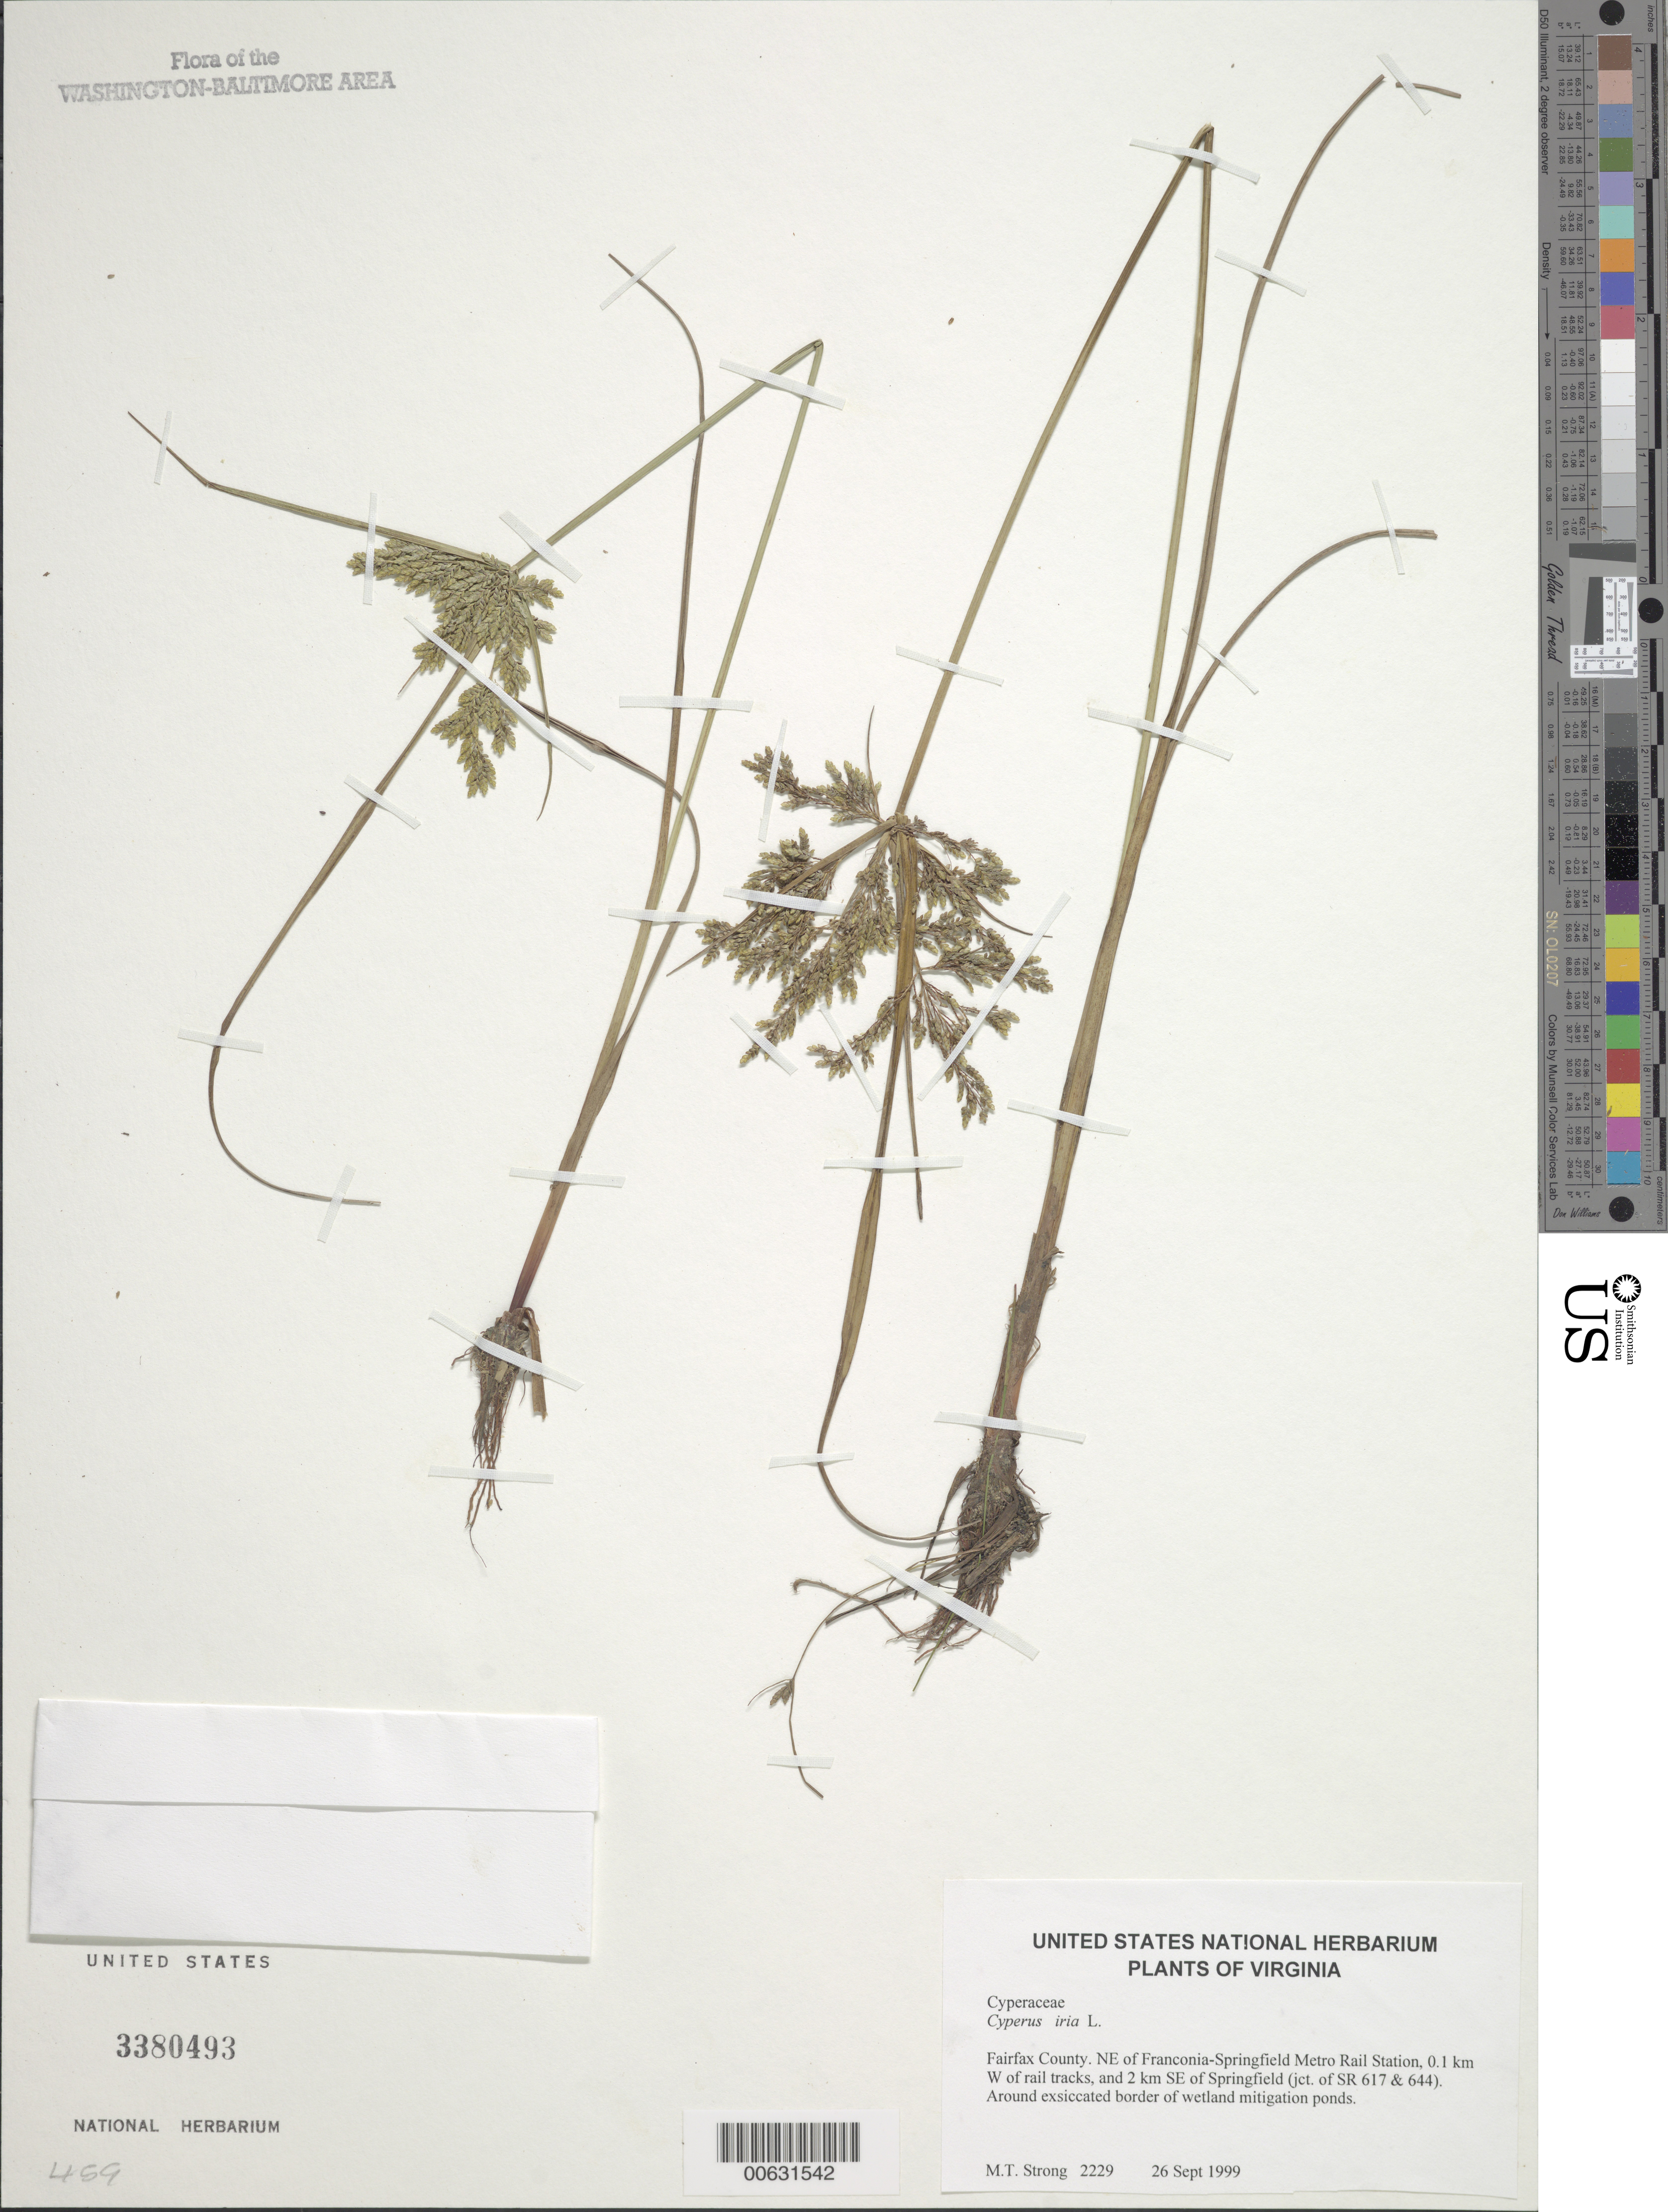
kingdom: Plantae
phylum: Tracheophyta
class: Liliopsida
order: Poales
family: Cyperaceae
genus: Cyperus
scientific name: Cyperus iria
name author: L.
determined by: Strong, M. T., (US), Smithsonian Institution - National Museum of Natural History (UNITED STATES)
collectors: M. T. Strong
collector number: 2229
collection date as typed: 26 Sep 1999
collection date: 1999-09-26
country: United States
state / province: Virginia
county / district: Fairfax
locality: NE of Franconia-Springfield Metro Rail Station, W of rail tracks, SE of Springfield (Jct. Of SR 617 & 644)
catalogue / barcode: US 3380493